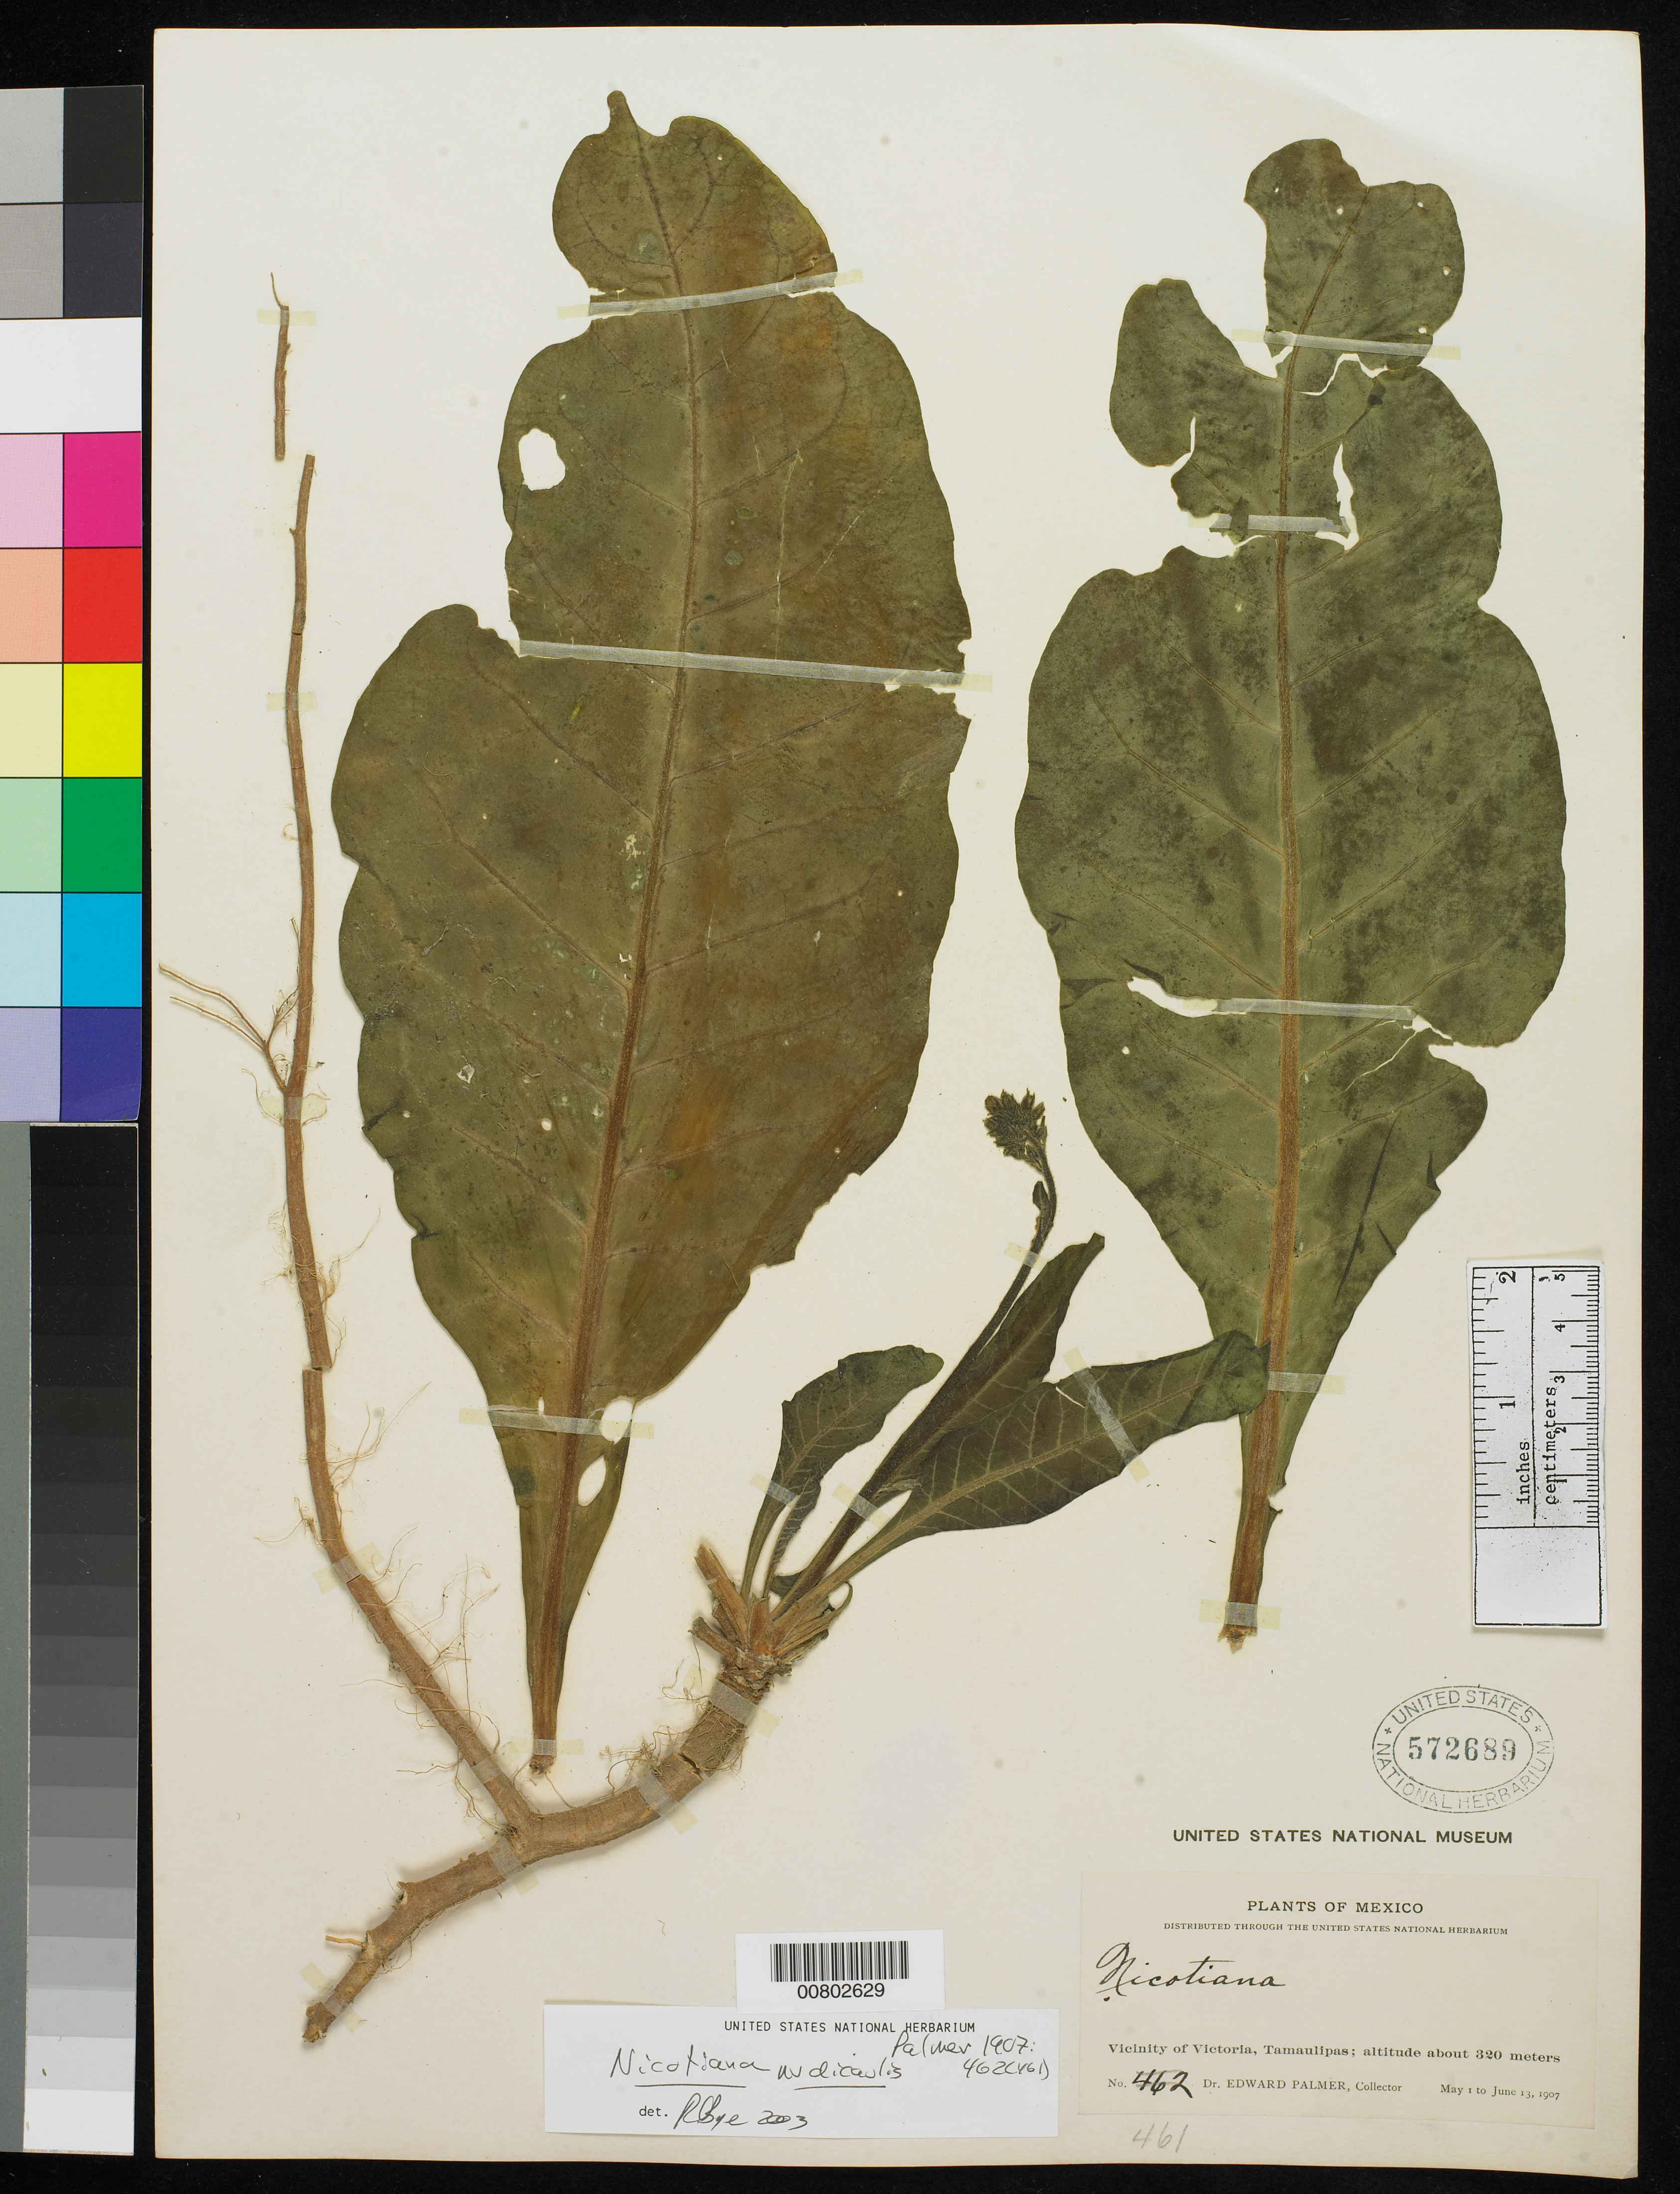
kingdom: Plantae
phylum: Tracheophyta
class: Magnoliopsida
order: Solanales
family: Solanaceae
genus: Nicotiana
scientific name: Nicotiana nudicaulis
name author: S. Watson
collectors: E. Palmer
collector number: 462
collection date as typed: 01 May 1907 to 13 Jun 1907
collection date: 1907-05-01/1907-06-13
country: Mexico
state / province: Tamaulipas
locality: Vicinity of Victoria.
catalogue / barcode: US 572689